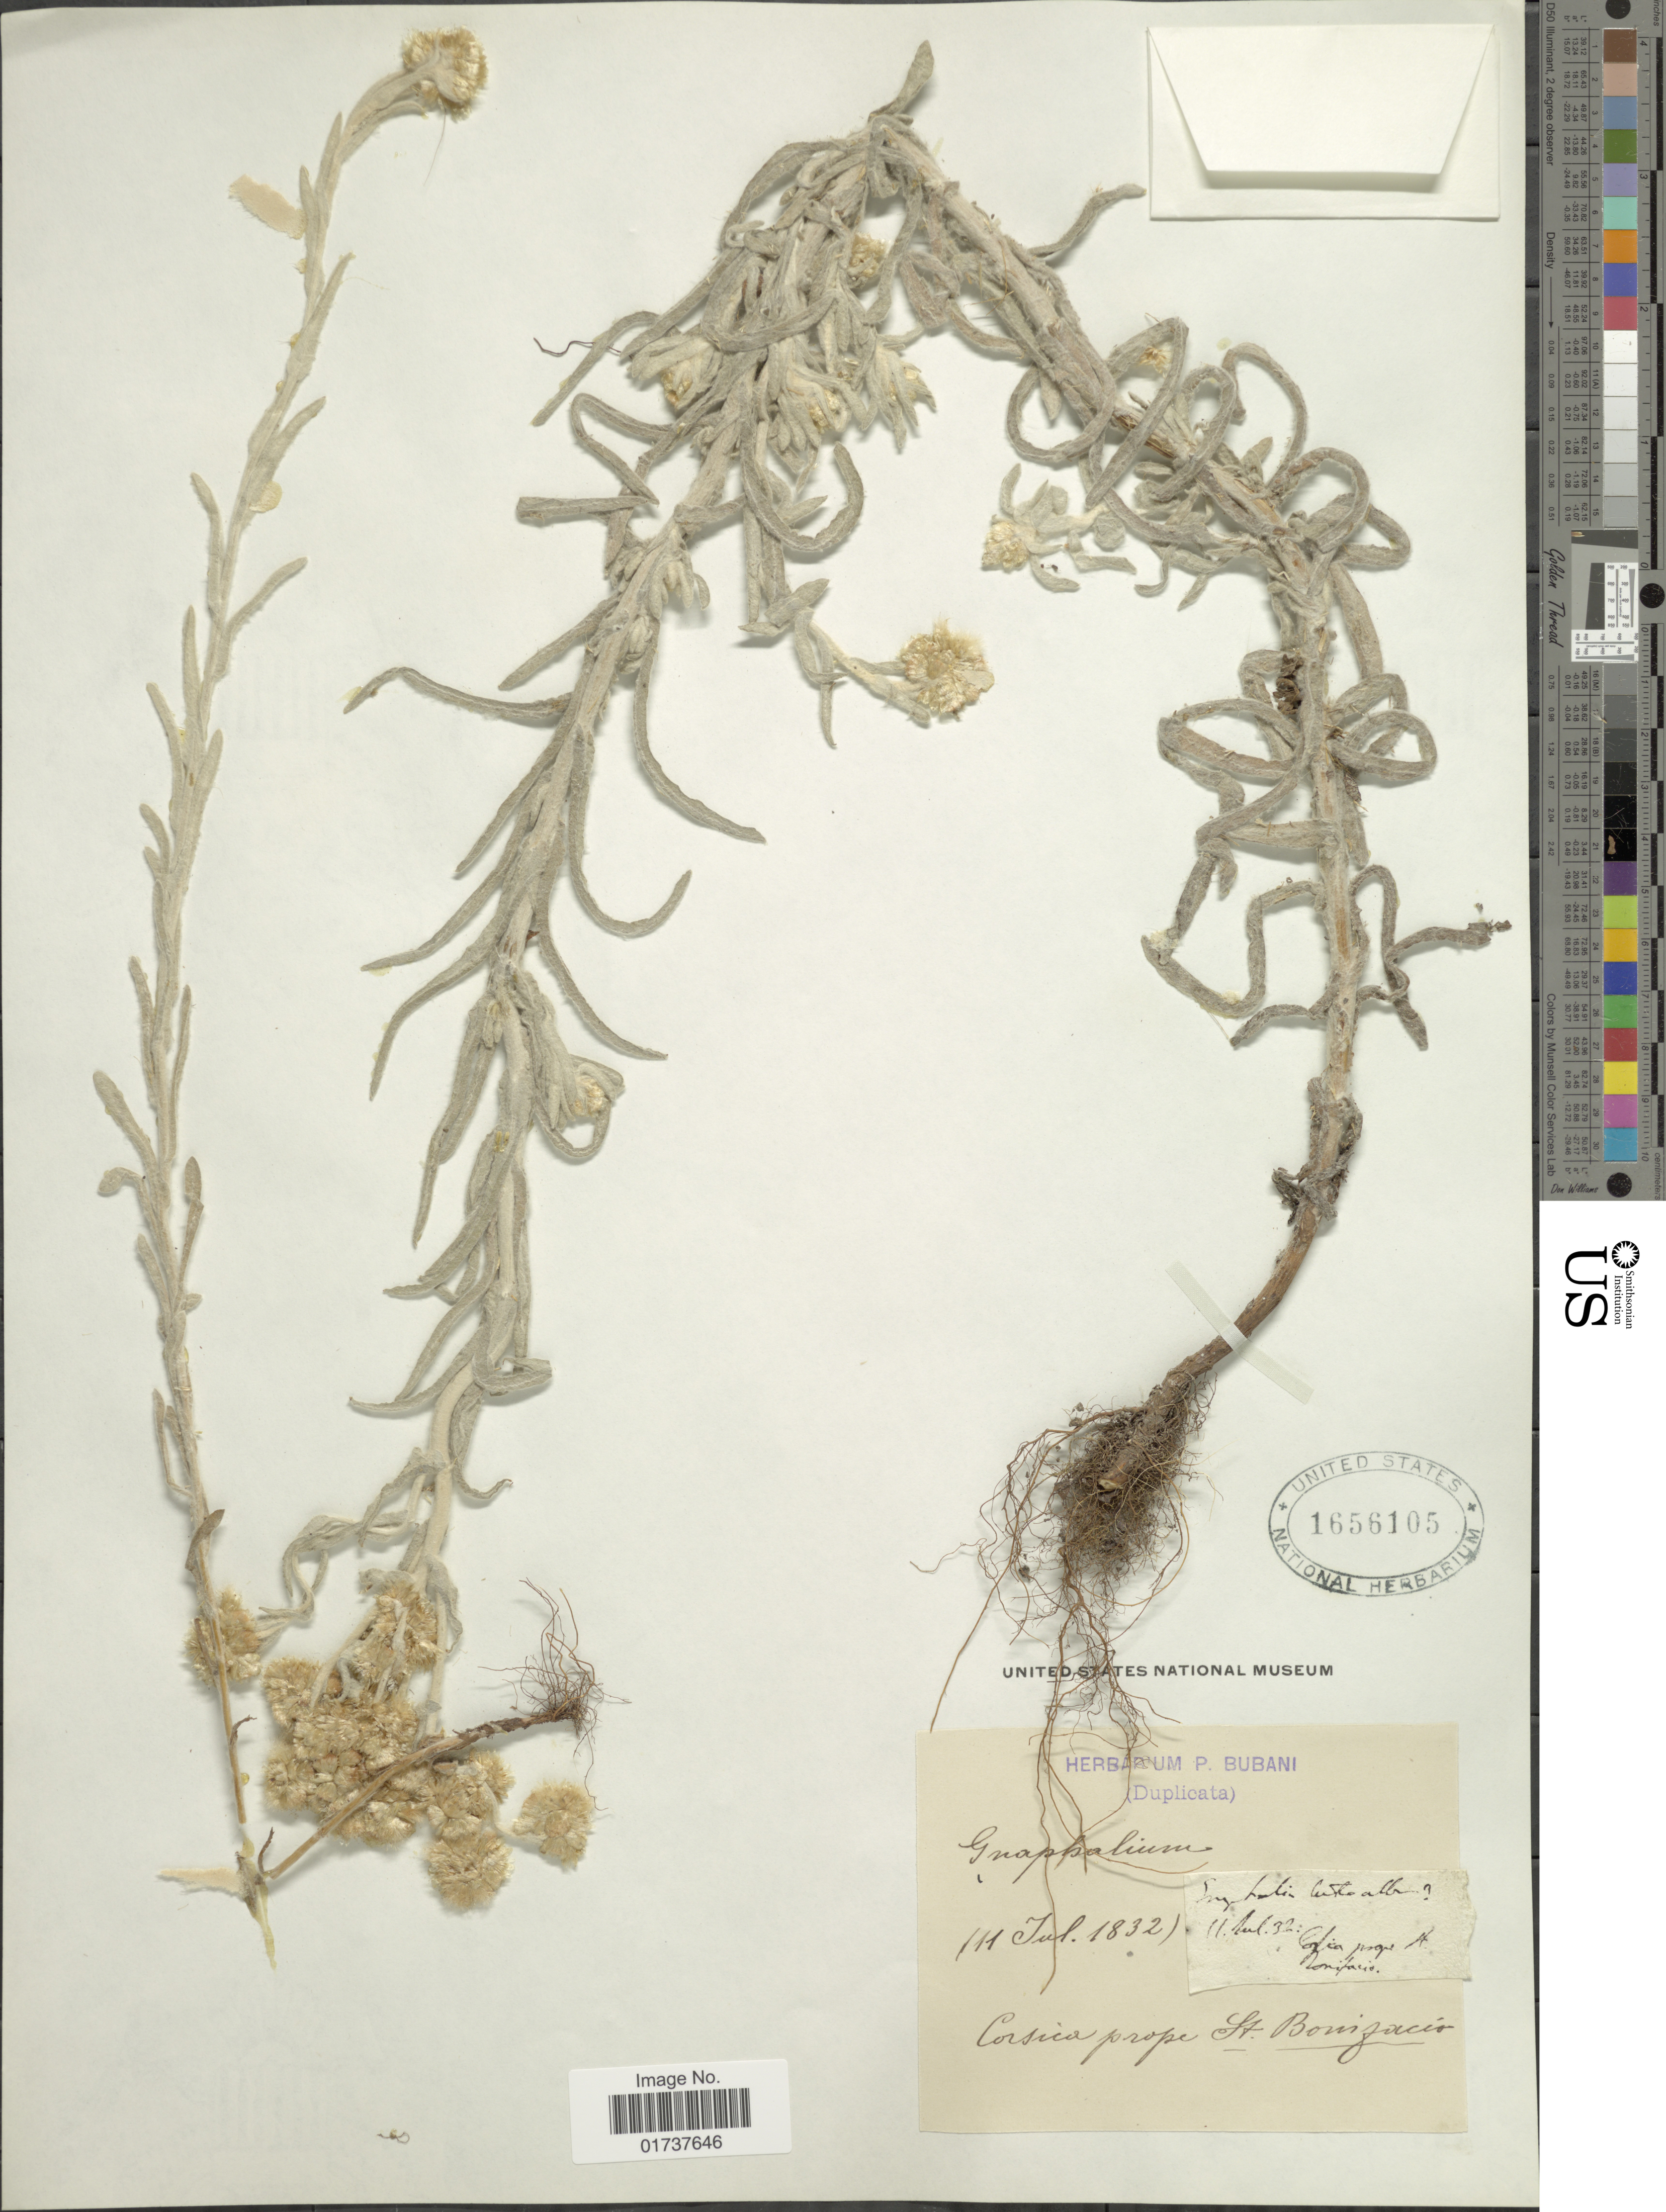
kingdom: Plantae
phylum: Tracheophyta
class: Magnoliopsida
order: Asterales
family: Asteraceae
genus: Gnaphalium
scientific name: Gnaphalium sp.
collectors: ex herb. P. Bubani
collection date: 1832-07-11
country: France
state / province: Corsica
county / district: Corse-du-Sud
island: Corse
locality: Prope St. Bonifacio [near St. Bonifacio]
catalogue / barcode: US 1656105